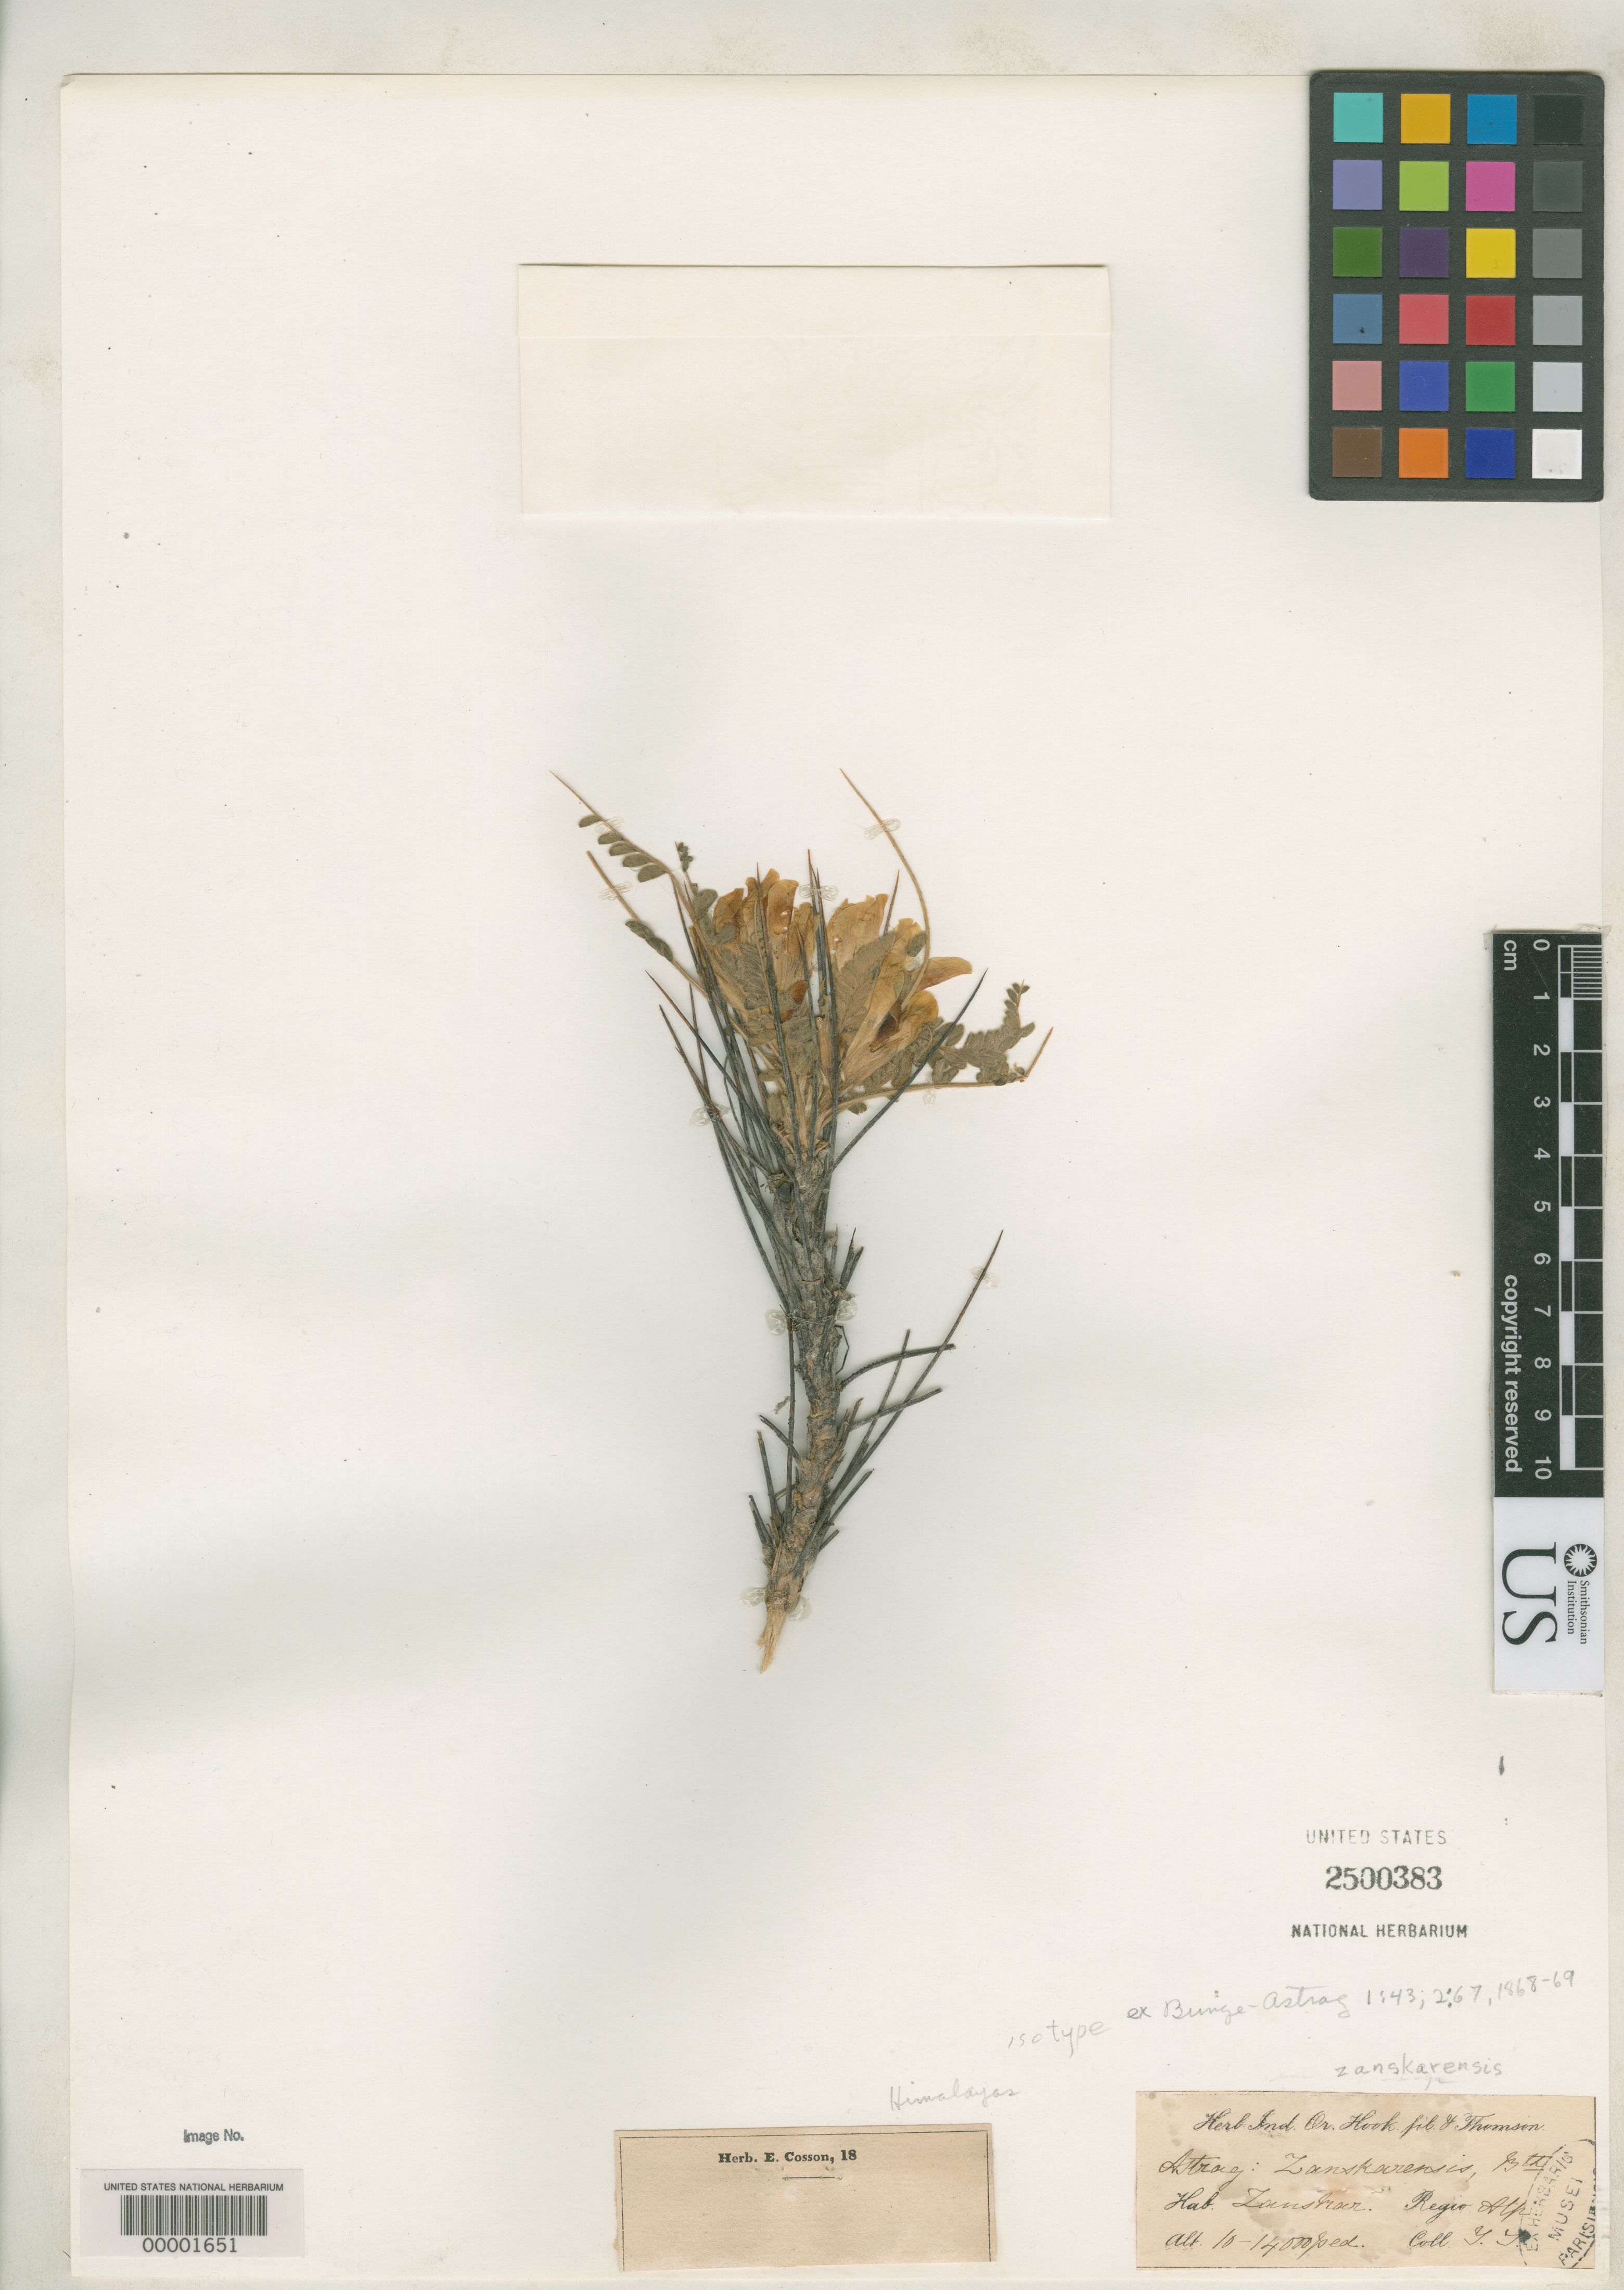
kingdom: Plantae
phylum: Tracheophyta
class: Magnoliopsida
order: Fabales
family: Fabaceae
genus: Astragalus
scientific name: Astragalus zanskarensis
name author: Benth. ex Bunge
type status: Isotype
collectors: T. Thomson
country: India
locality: Himalayas.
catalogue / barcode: US 2500383